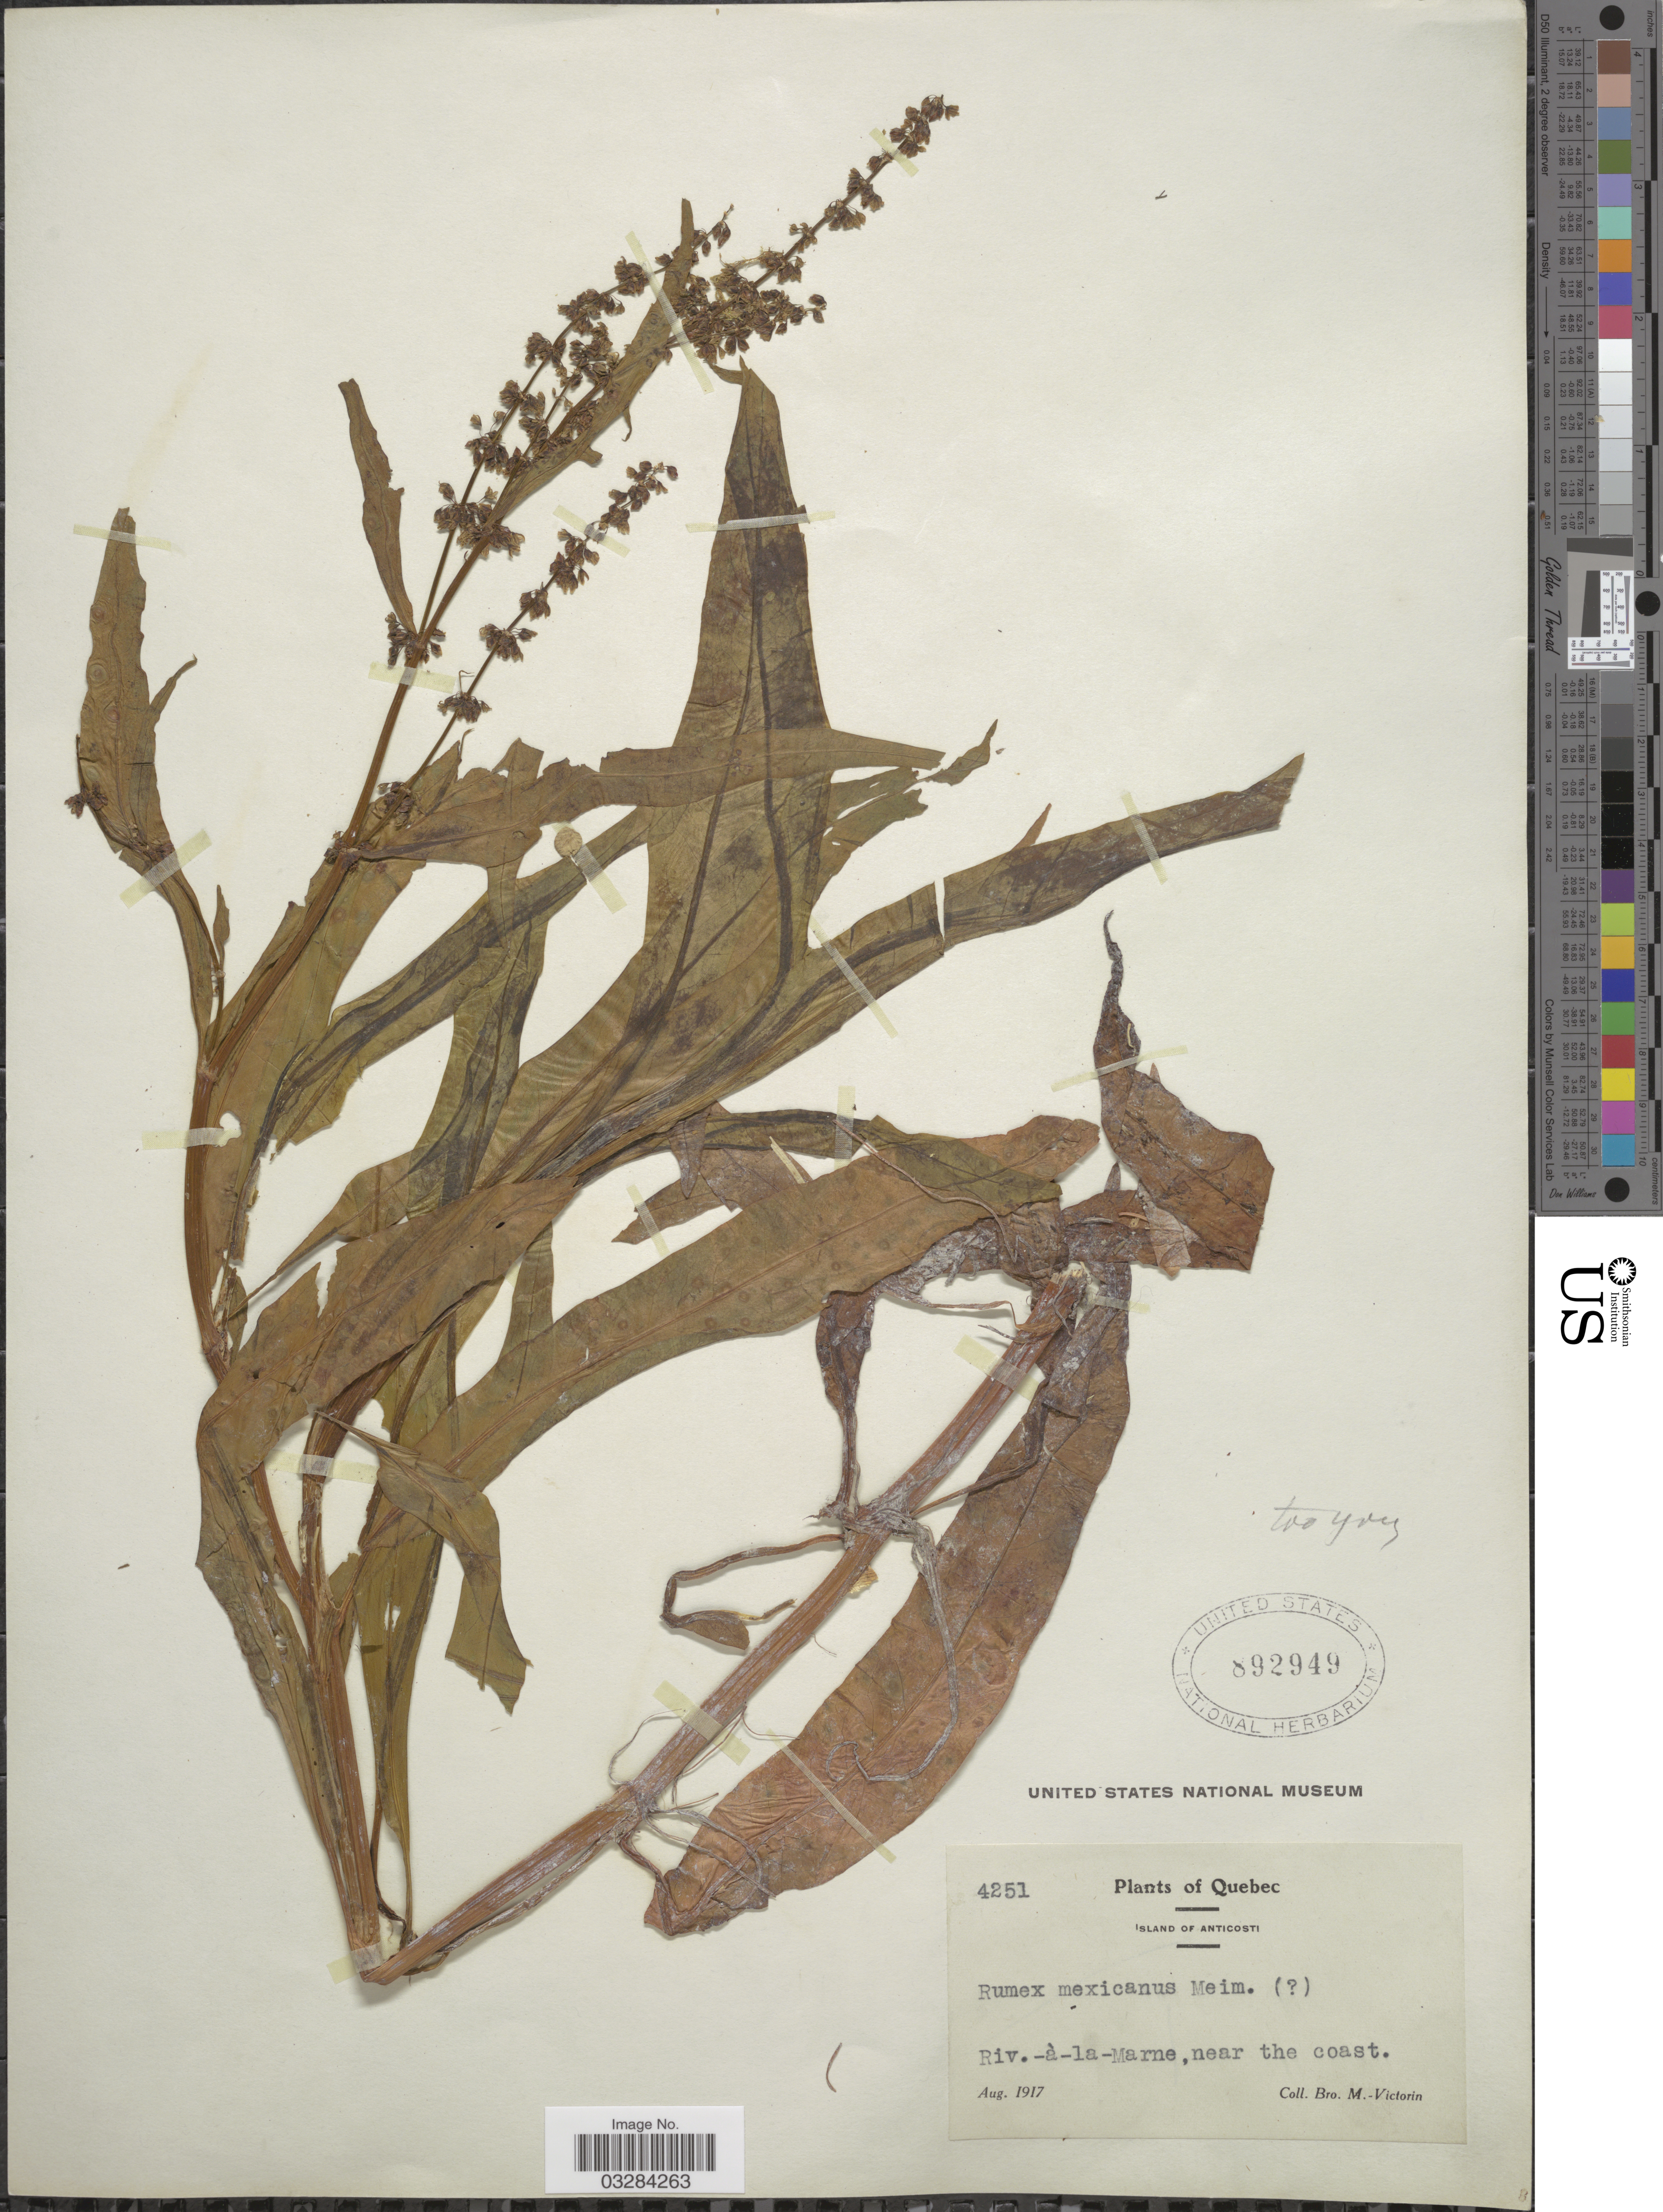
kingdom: Plantae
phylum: Tracheophyta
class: Magnoliopsida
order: Caryophyllales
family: Polygonaceae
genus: Rumex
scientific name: Rumex mexicanus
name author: Meisn.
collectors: Fr. Marie-Victorin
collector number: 4251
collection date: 1917-08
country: Canada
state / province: Quebec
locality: Island of Anticosti. Riv. -à-la-Marne, near the coast.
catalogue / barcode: US 892949